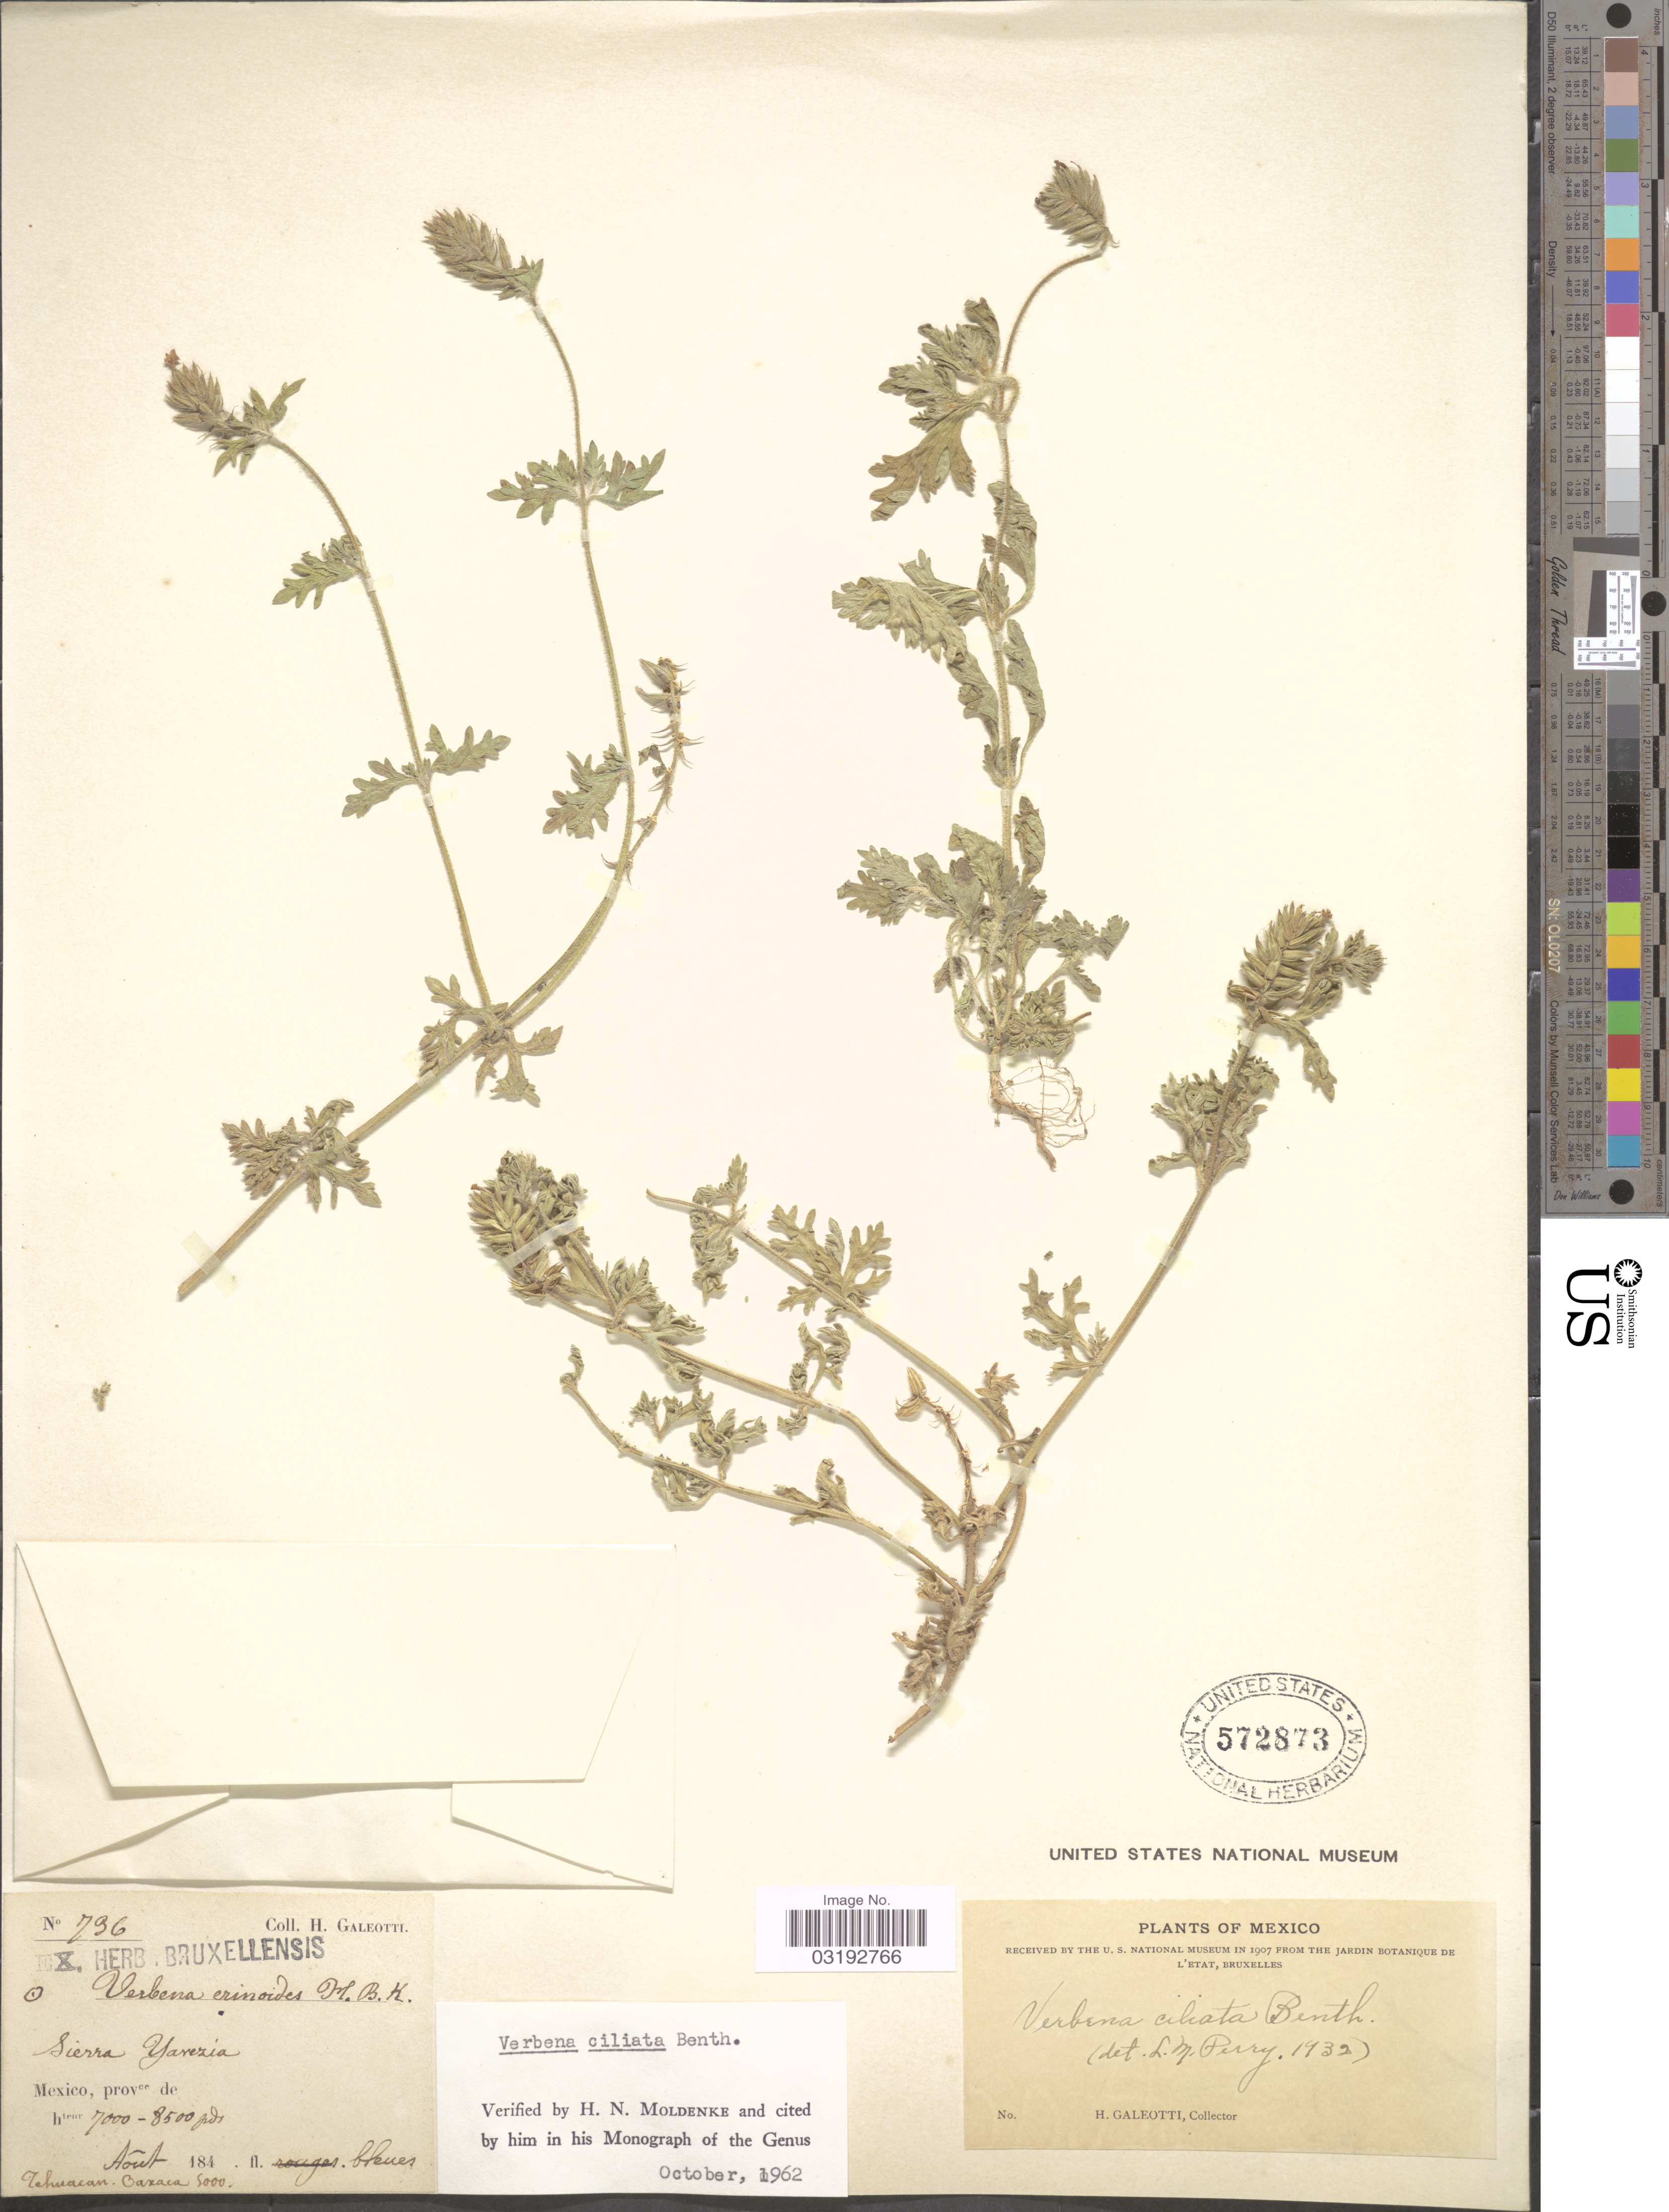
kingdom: Plantae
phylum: Tracheophyta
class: Magnoliopsida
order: Lamiales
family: Verbenaceae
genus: Verbena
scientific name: Verbena ciliata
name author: Benth.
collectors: H. G. Galeotti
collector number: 796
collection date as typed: Aôut 184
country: Mexico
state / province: Oaxaca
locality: Sierra Yarezía. Tehuacan.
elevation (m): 2134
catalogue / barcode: US 572873